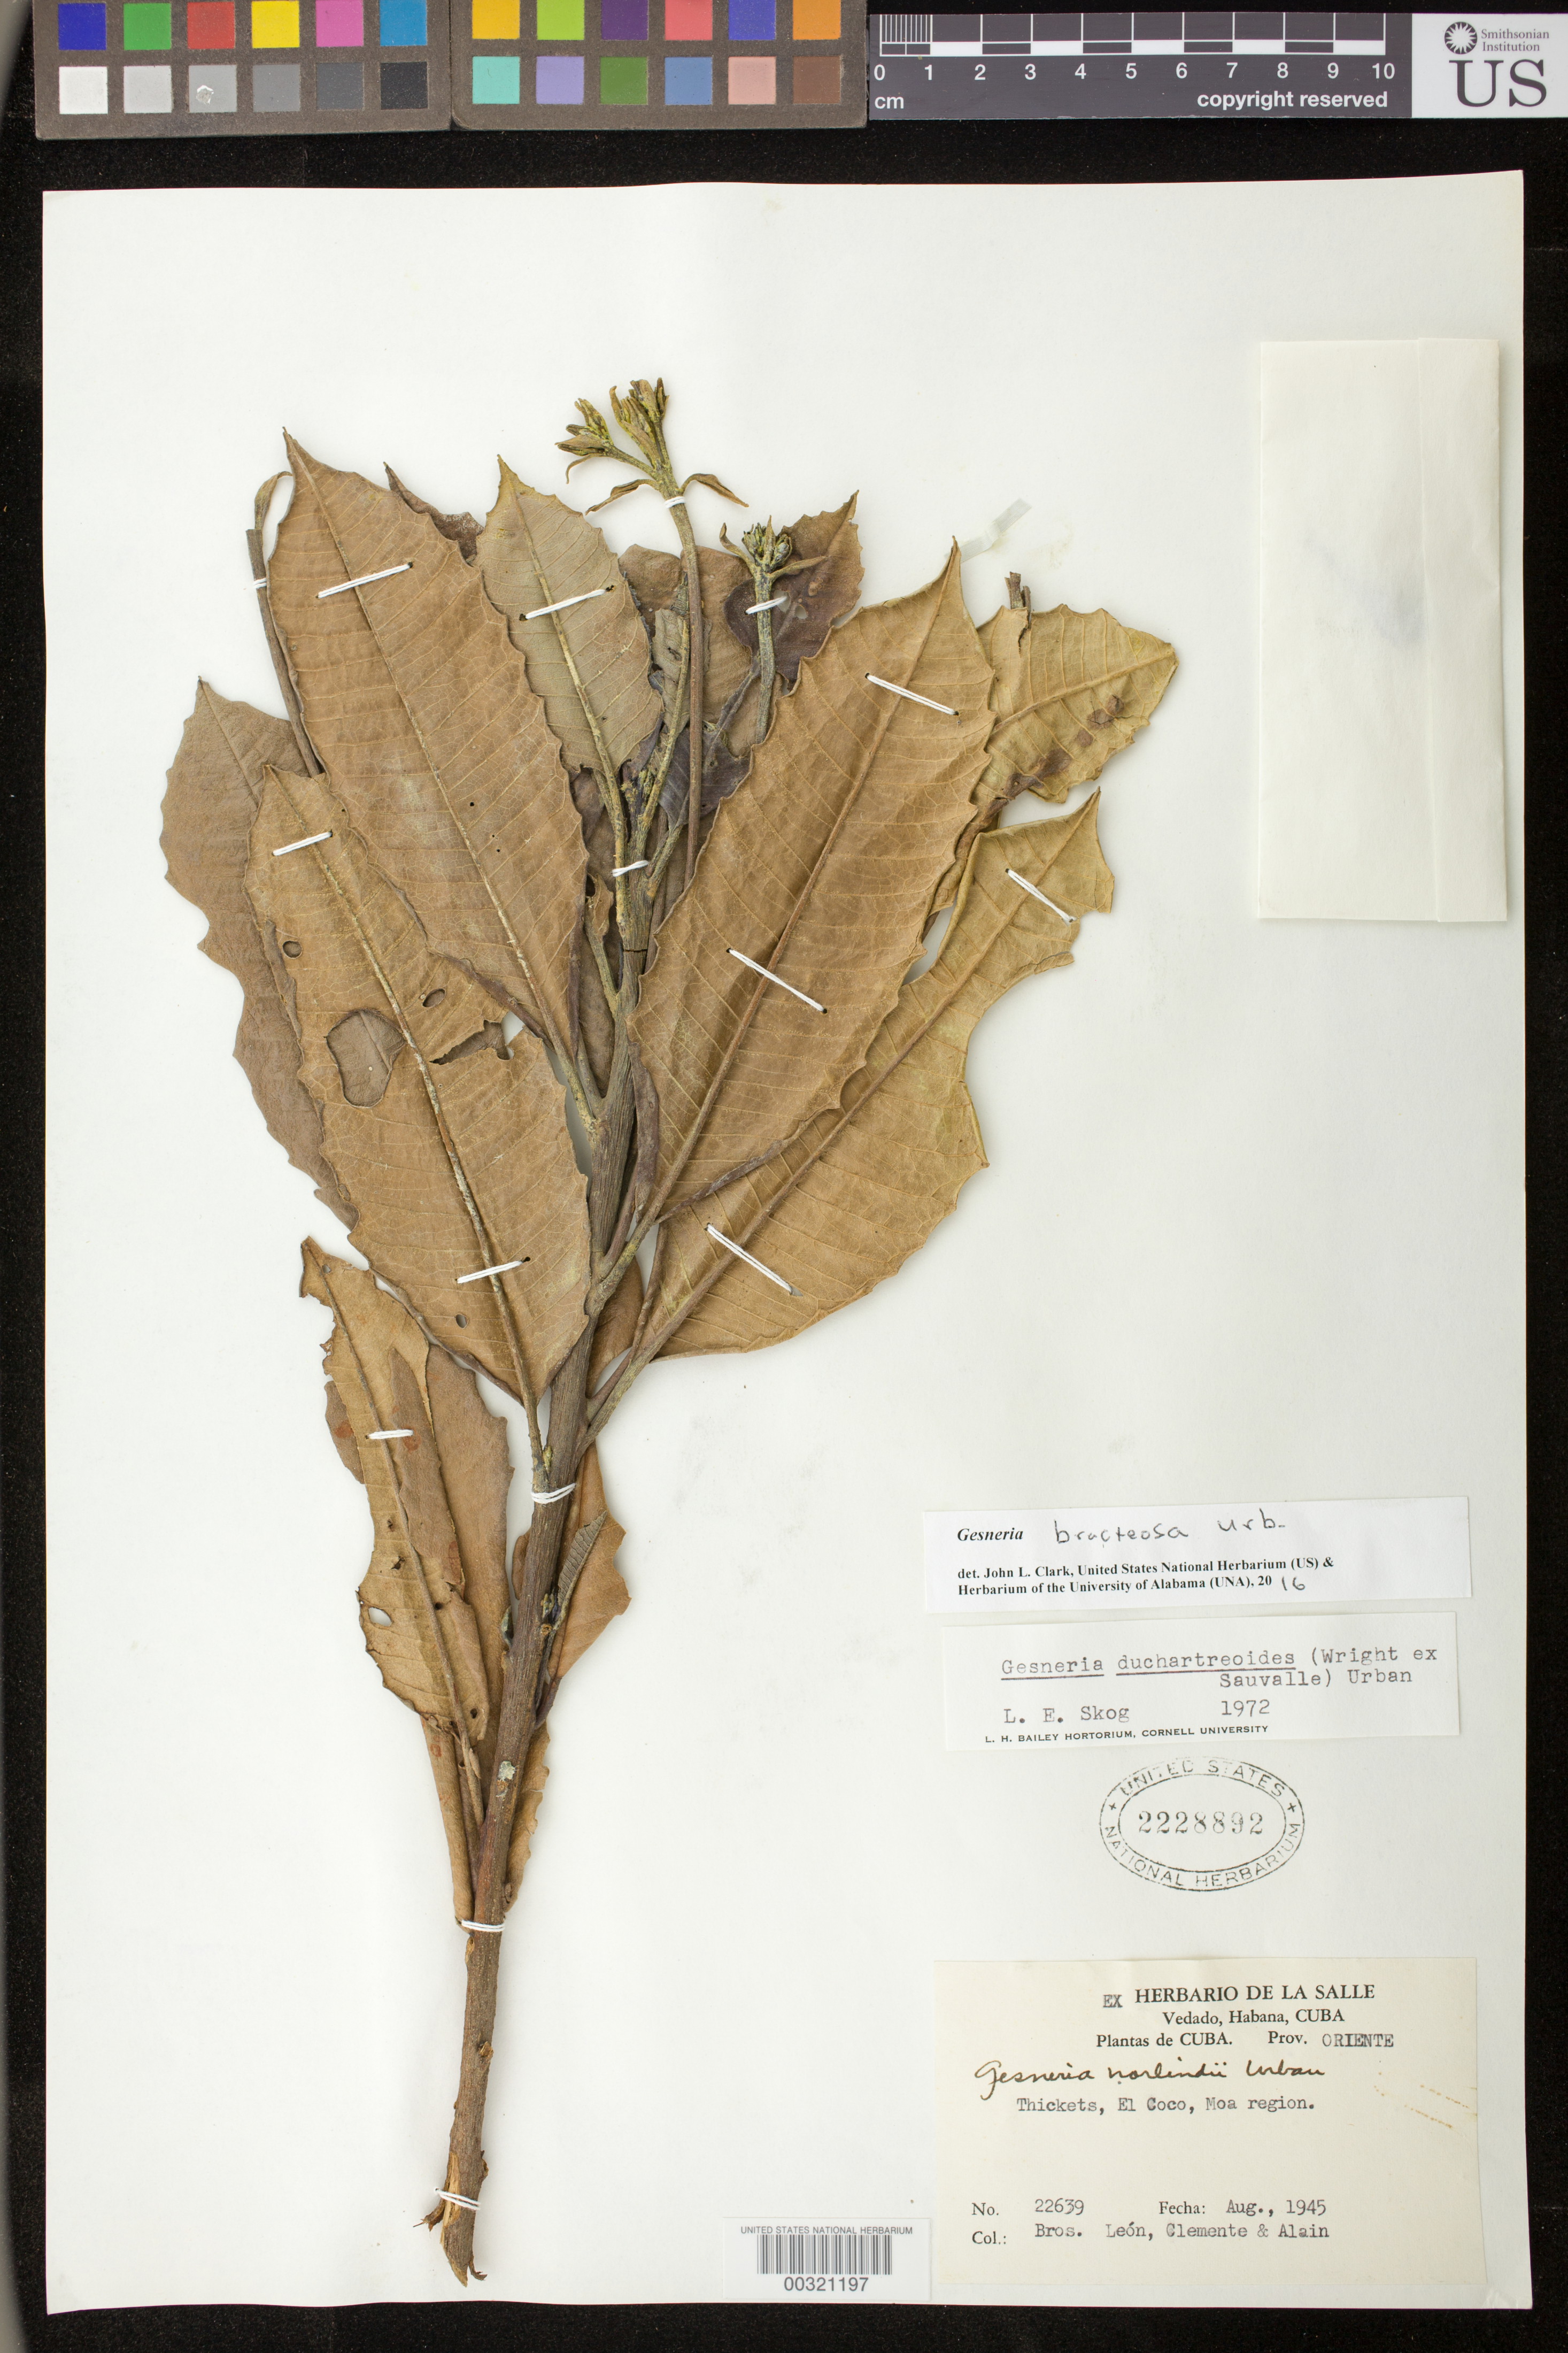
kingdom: Plantae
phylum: Tracheophyta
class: Magnoliopsida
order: Lamiales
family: Gesneriaceae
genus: Gesneria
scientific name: Gesneria bracteosa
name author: Urb.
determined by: Clark, J. L., (SEL), The Marie Selby Botanical Garden (UNITED STATES)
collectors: F. Leon, Bro. Clemente & A. H. Liogier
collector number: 22639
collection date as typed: Aug 1945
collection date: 1945-08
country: Cuba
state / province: Oriente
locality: El Coco, Moa region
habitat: Thickets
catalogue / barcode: US 2228892